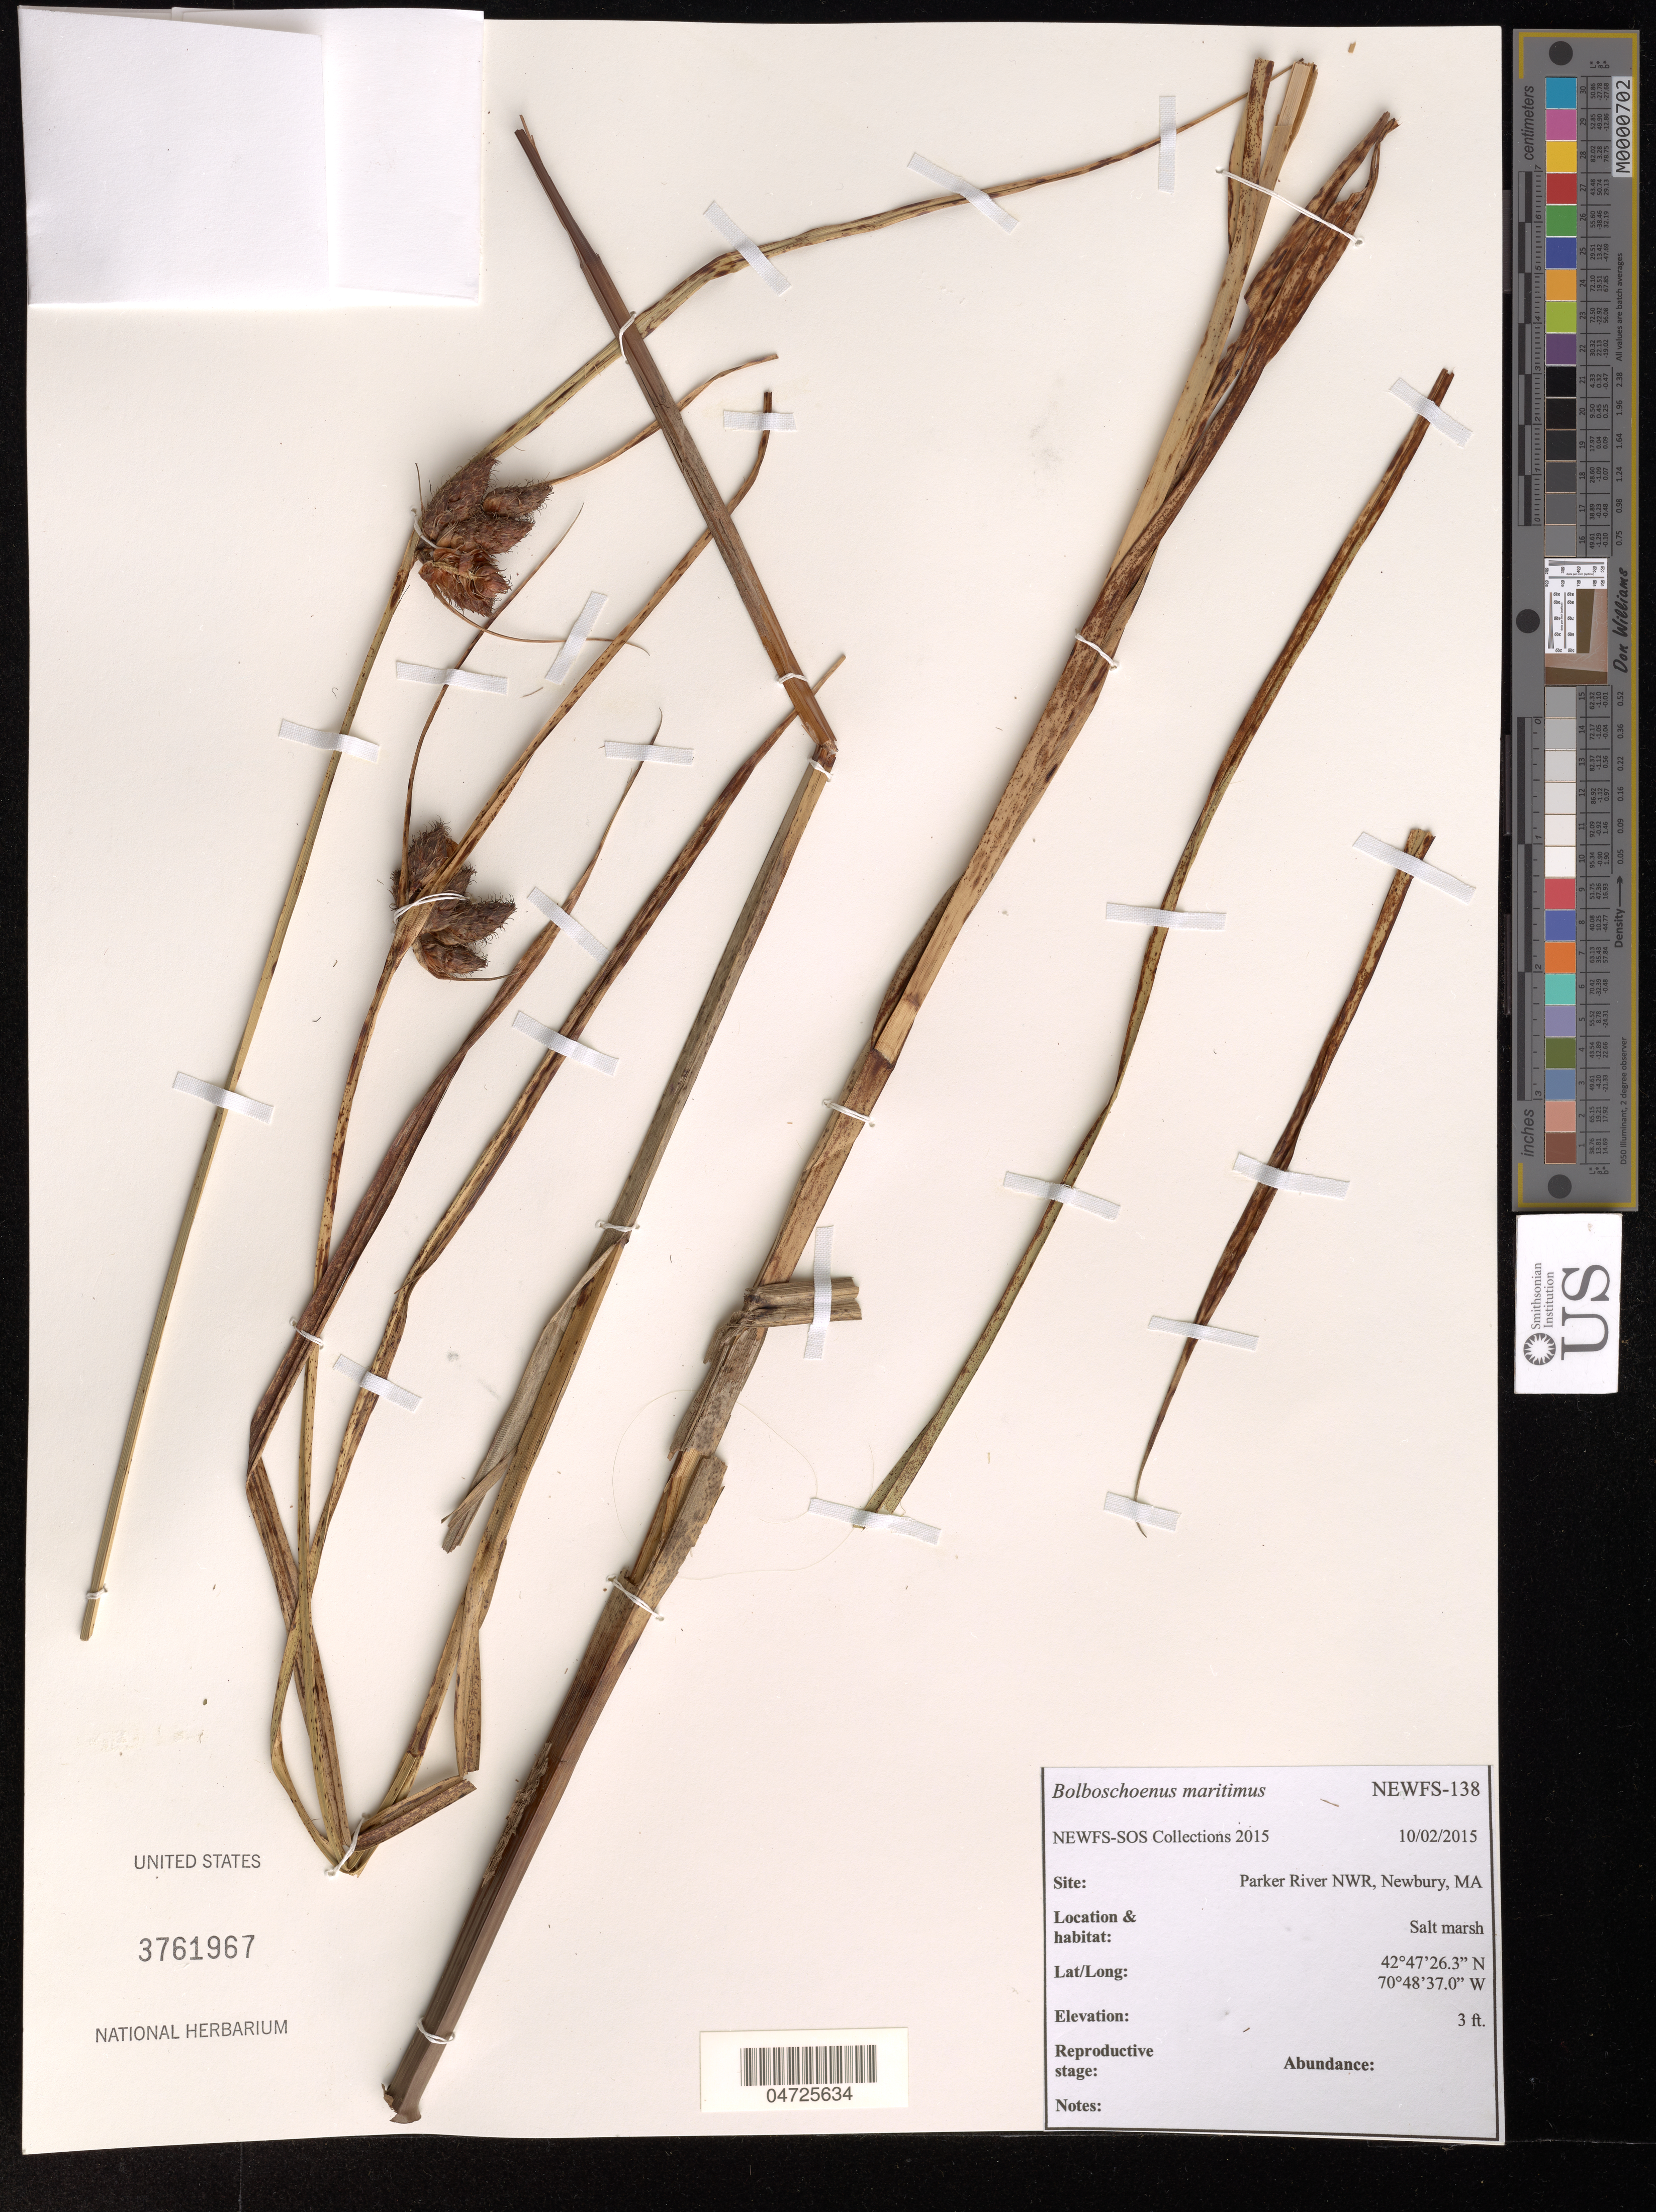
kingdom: Plantae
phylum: Tracheophyta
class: Liliopsida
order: Poales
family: Cyperaceae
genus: Bolboschoenus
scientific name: Bolboschoenus maritimus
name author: (L.) Palla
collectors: NEWFS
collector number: NEWFS-138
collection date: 2015-10-02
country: United States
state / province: Massachusetts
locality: Parker River NWR, Newbury.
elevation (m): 1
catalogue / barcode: US 3761967